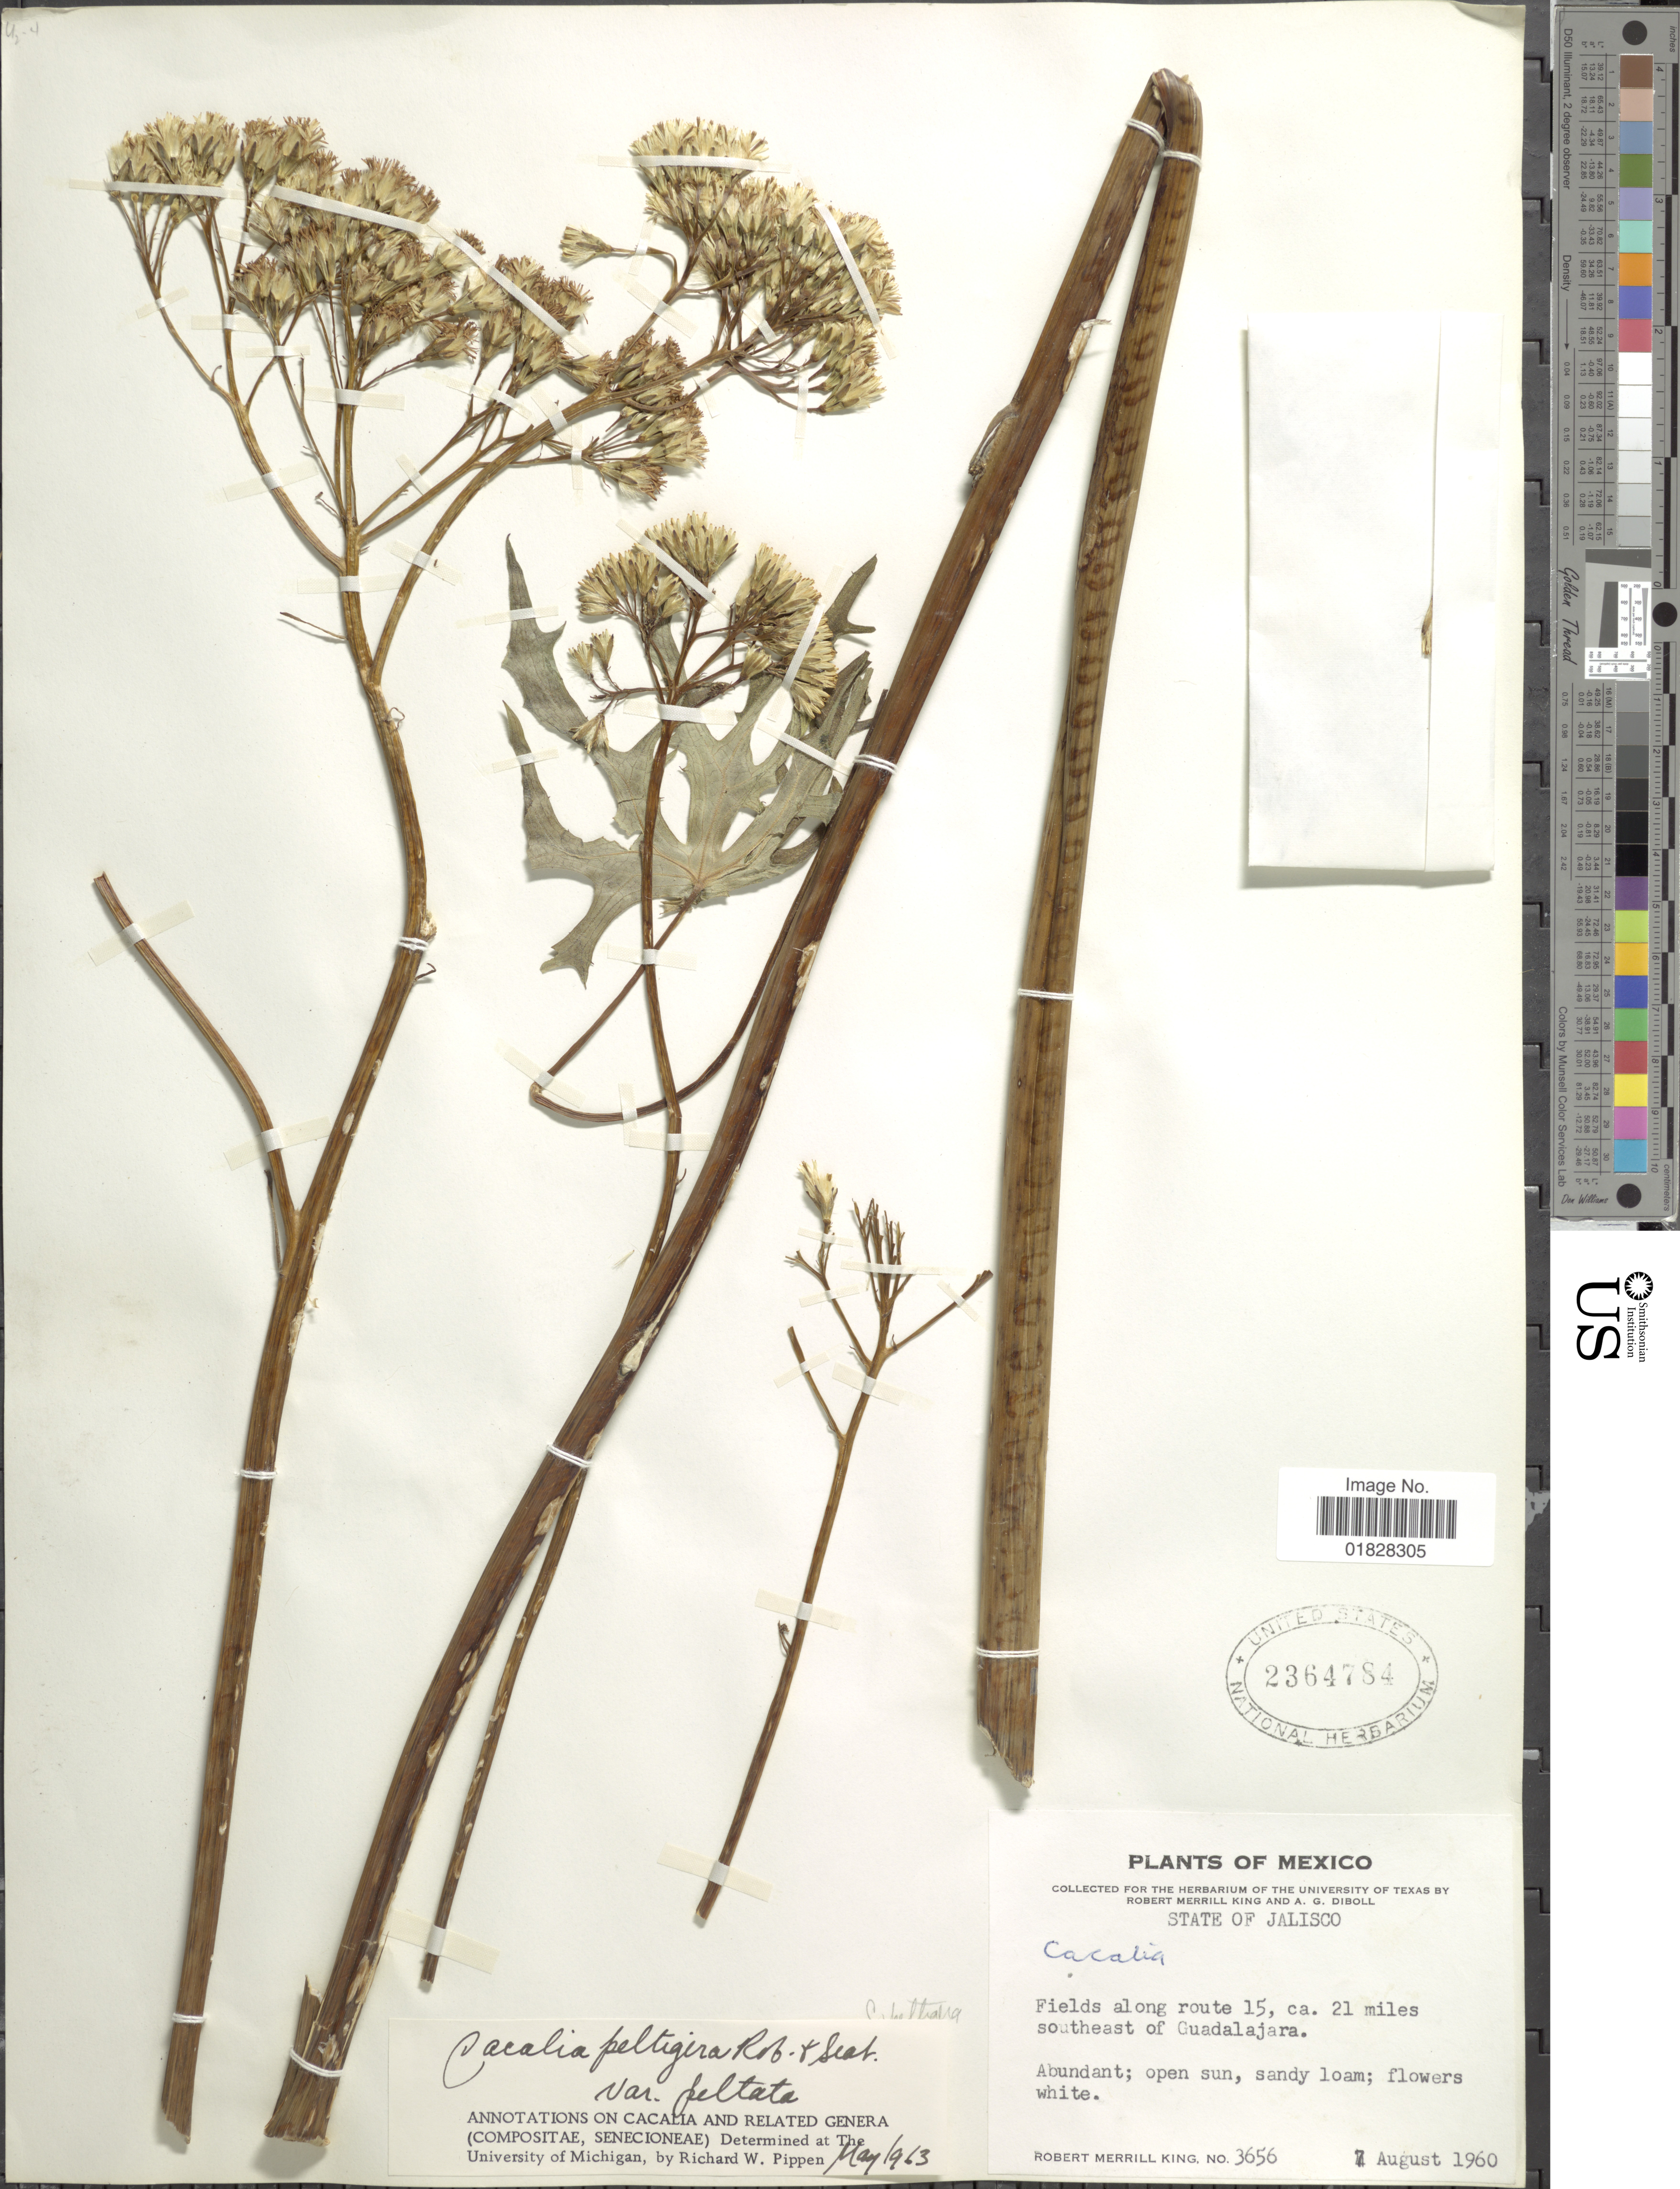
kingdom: Plantae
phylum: Tracheophyta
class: Magnoliopsida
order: Asterales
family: Asteraceae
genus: Psacalium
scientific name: Psacalium peltigerum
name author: (Kunth) Rydb.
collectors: R. M. King & A. Diboll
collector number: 3656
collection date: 1960-08-07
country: Mexico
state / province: Jalisco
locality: State of Jalisco. Fields along route 15, ca. 21 miles southeast of Guadalajara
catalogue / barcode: US 2364784